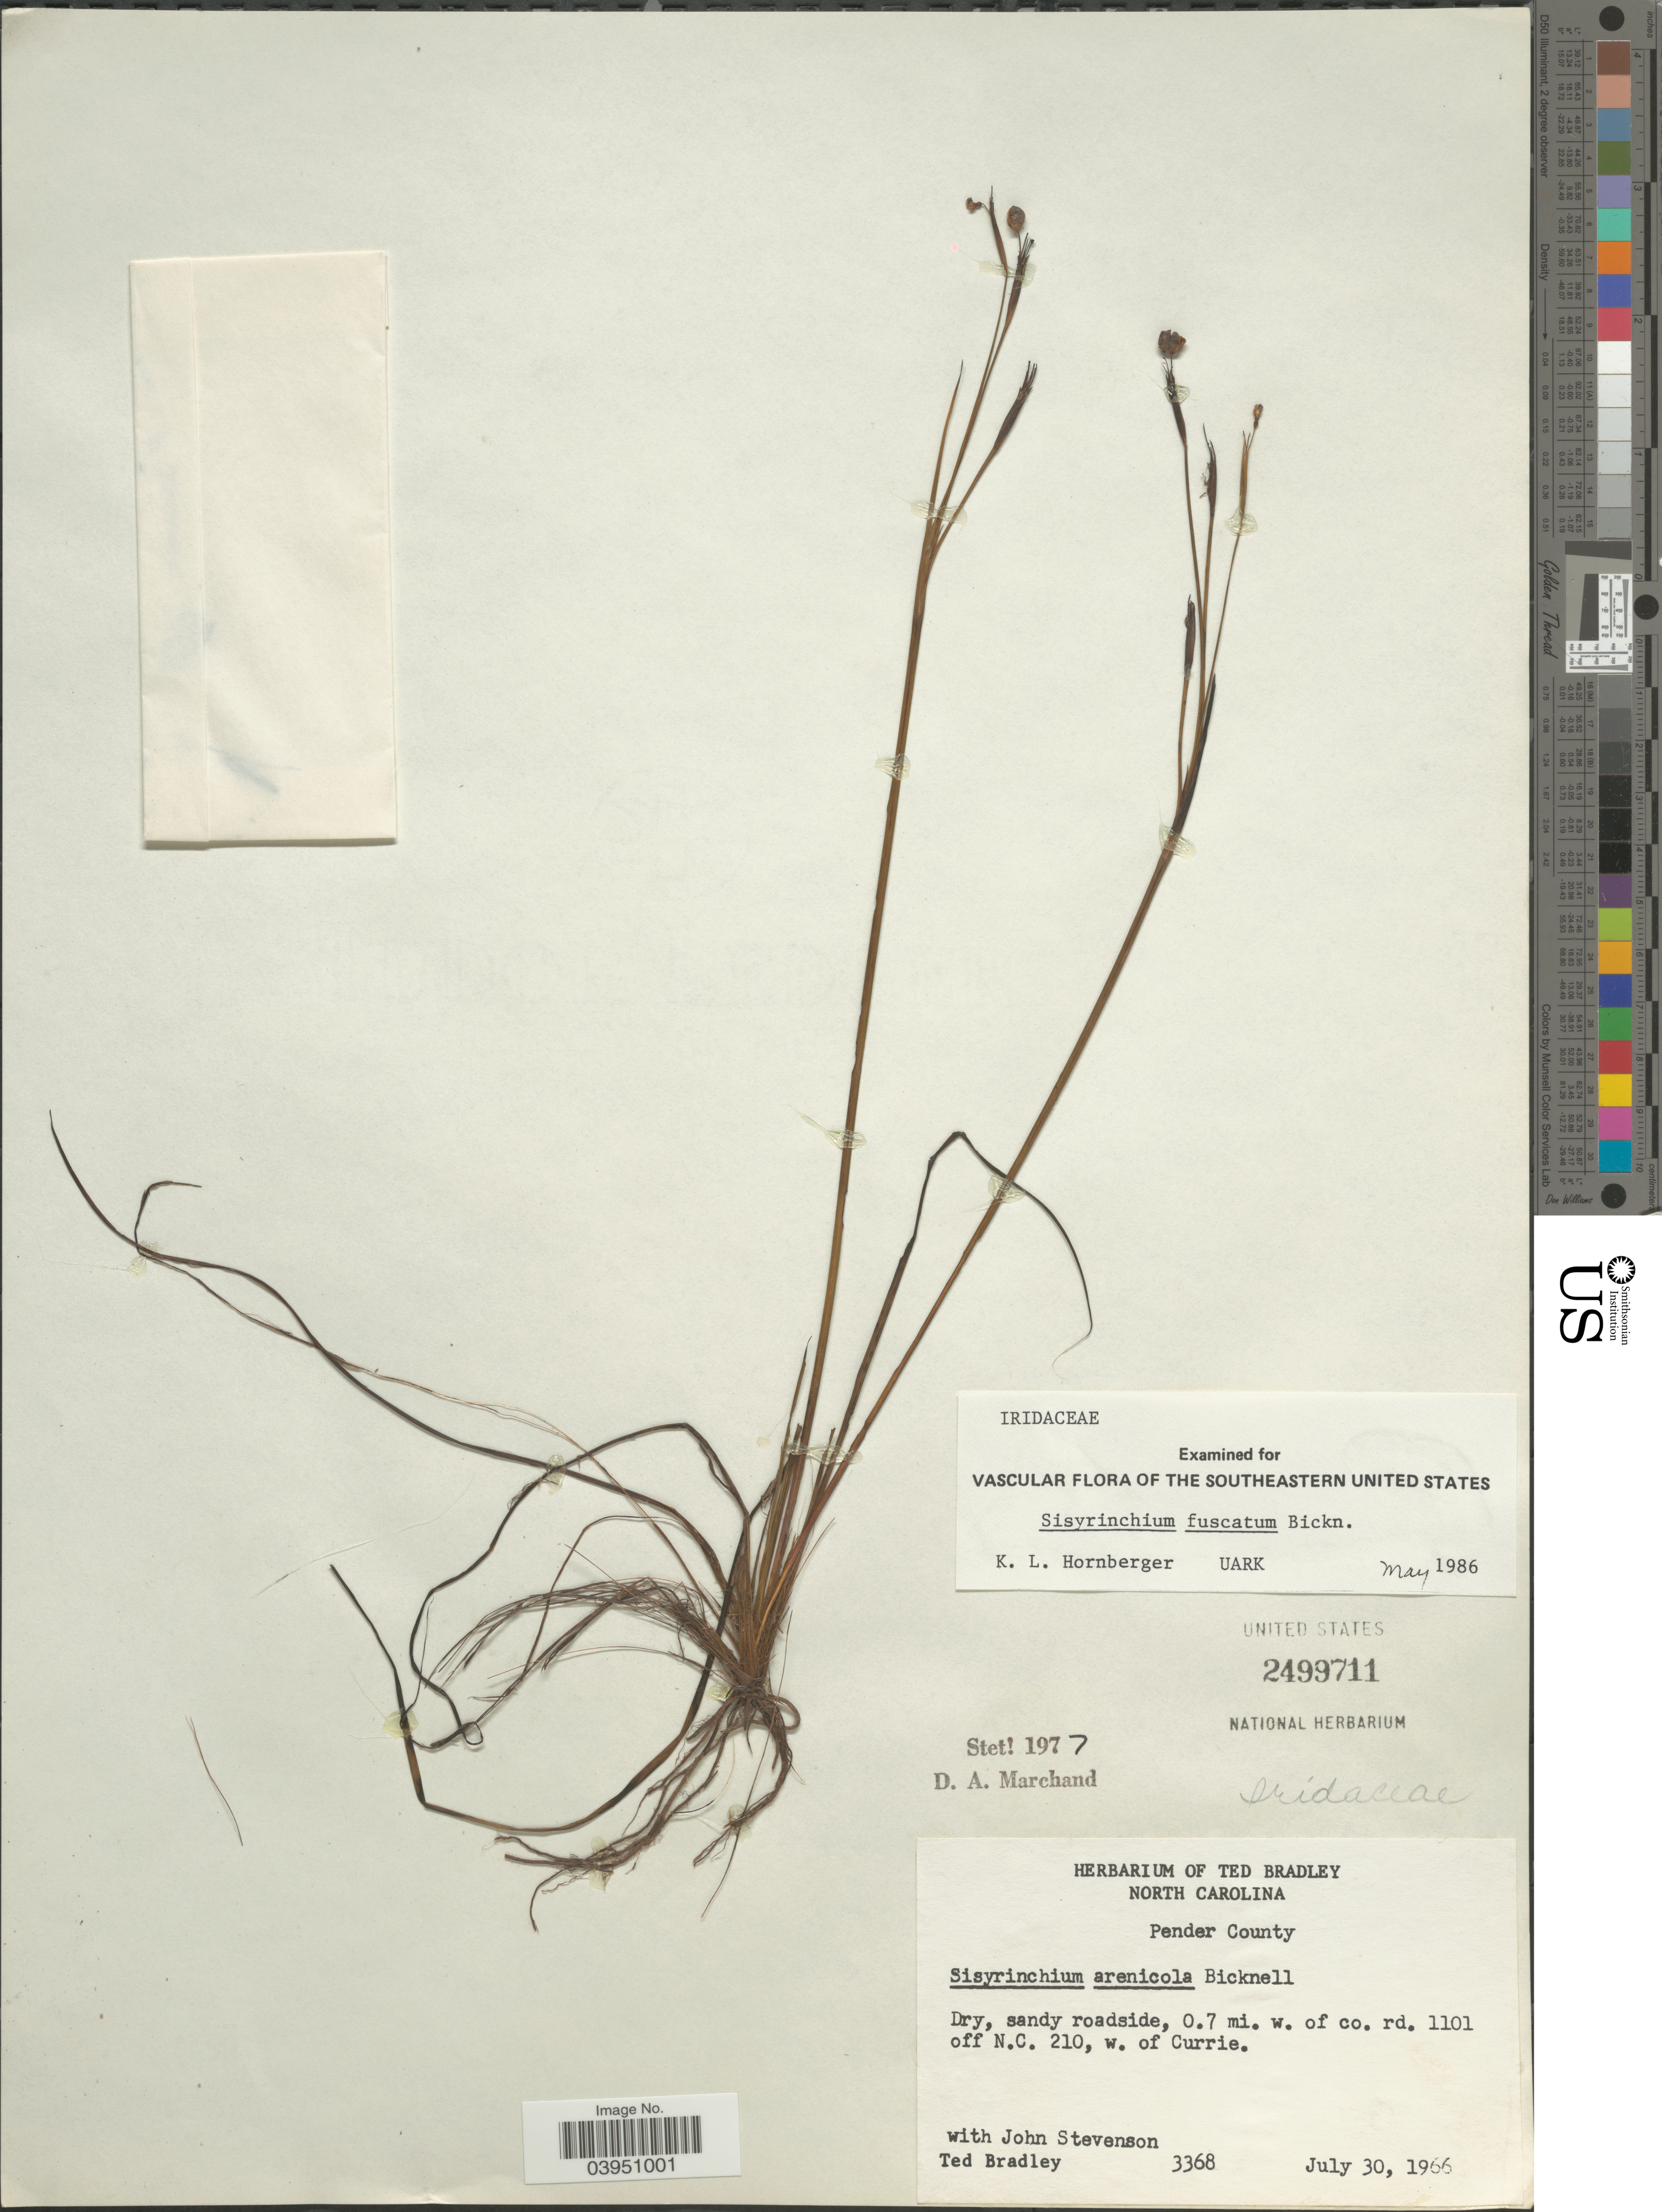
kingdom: Plantae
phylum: Tracheophyta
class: Liliopsida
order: Asparagales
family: Iridaceae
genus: Sisyrinchium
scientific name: Sisyrinchium fuscatum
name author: E.P. Bicknell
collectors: T. Bradley & J. Stevenson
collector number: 3368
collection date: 1966-07-30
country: United States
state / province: North Carolina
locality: Pender County. 0.7 mi. w. of co. rd. 1101 off N.C. 210, w. of Currie.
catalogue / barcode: US 2499711